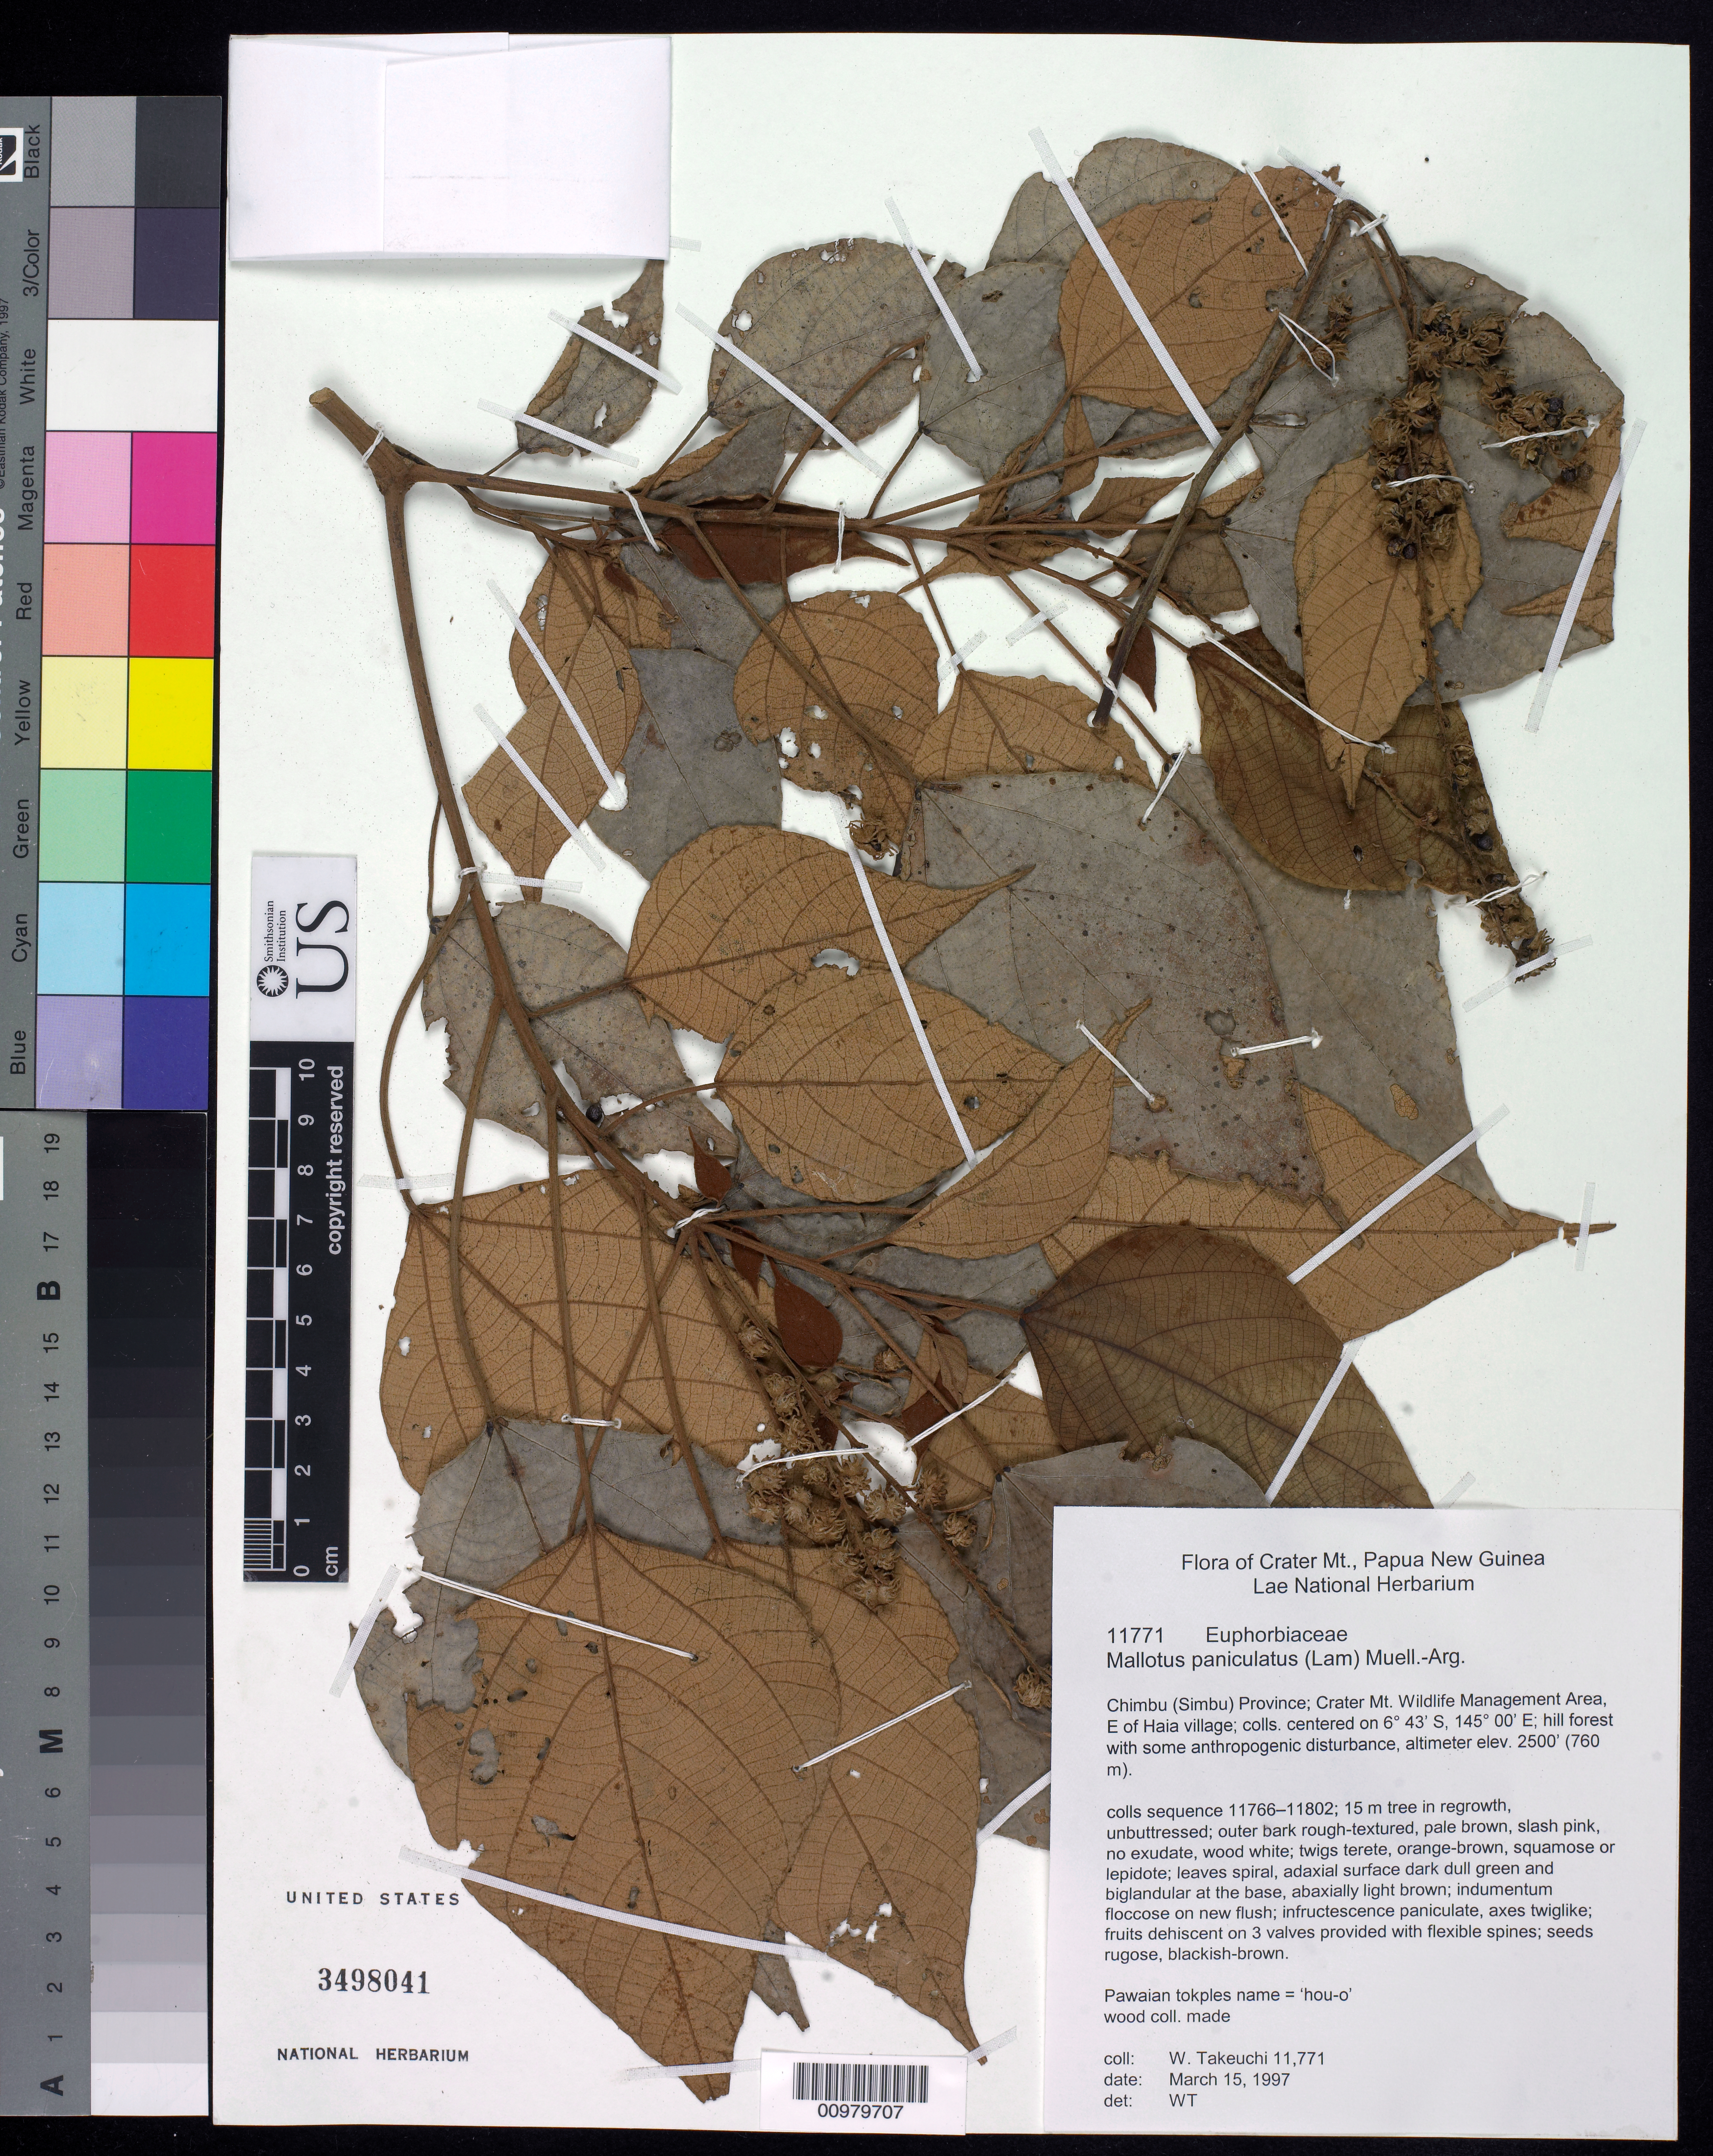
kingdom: Plantae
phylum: Tracheophyta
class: Magnoliopsida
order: Malpighiales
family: Euphorbiaceae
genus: Mallotus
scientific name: Mallotus paniculatus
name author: (Lam.) Müll. Arg.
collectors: W. N. Takeuchi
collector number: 11771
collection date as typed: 15 Mar 1997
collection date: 1997-03-15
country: Papua New Guinea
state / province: Chimbu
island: New Guinea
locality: Crater Mt. Wildlife Management Area, E of Haia village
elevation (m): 760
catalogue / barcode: US 3498041